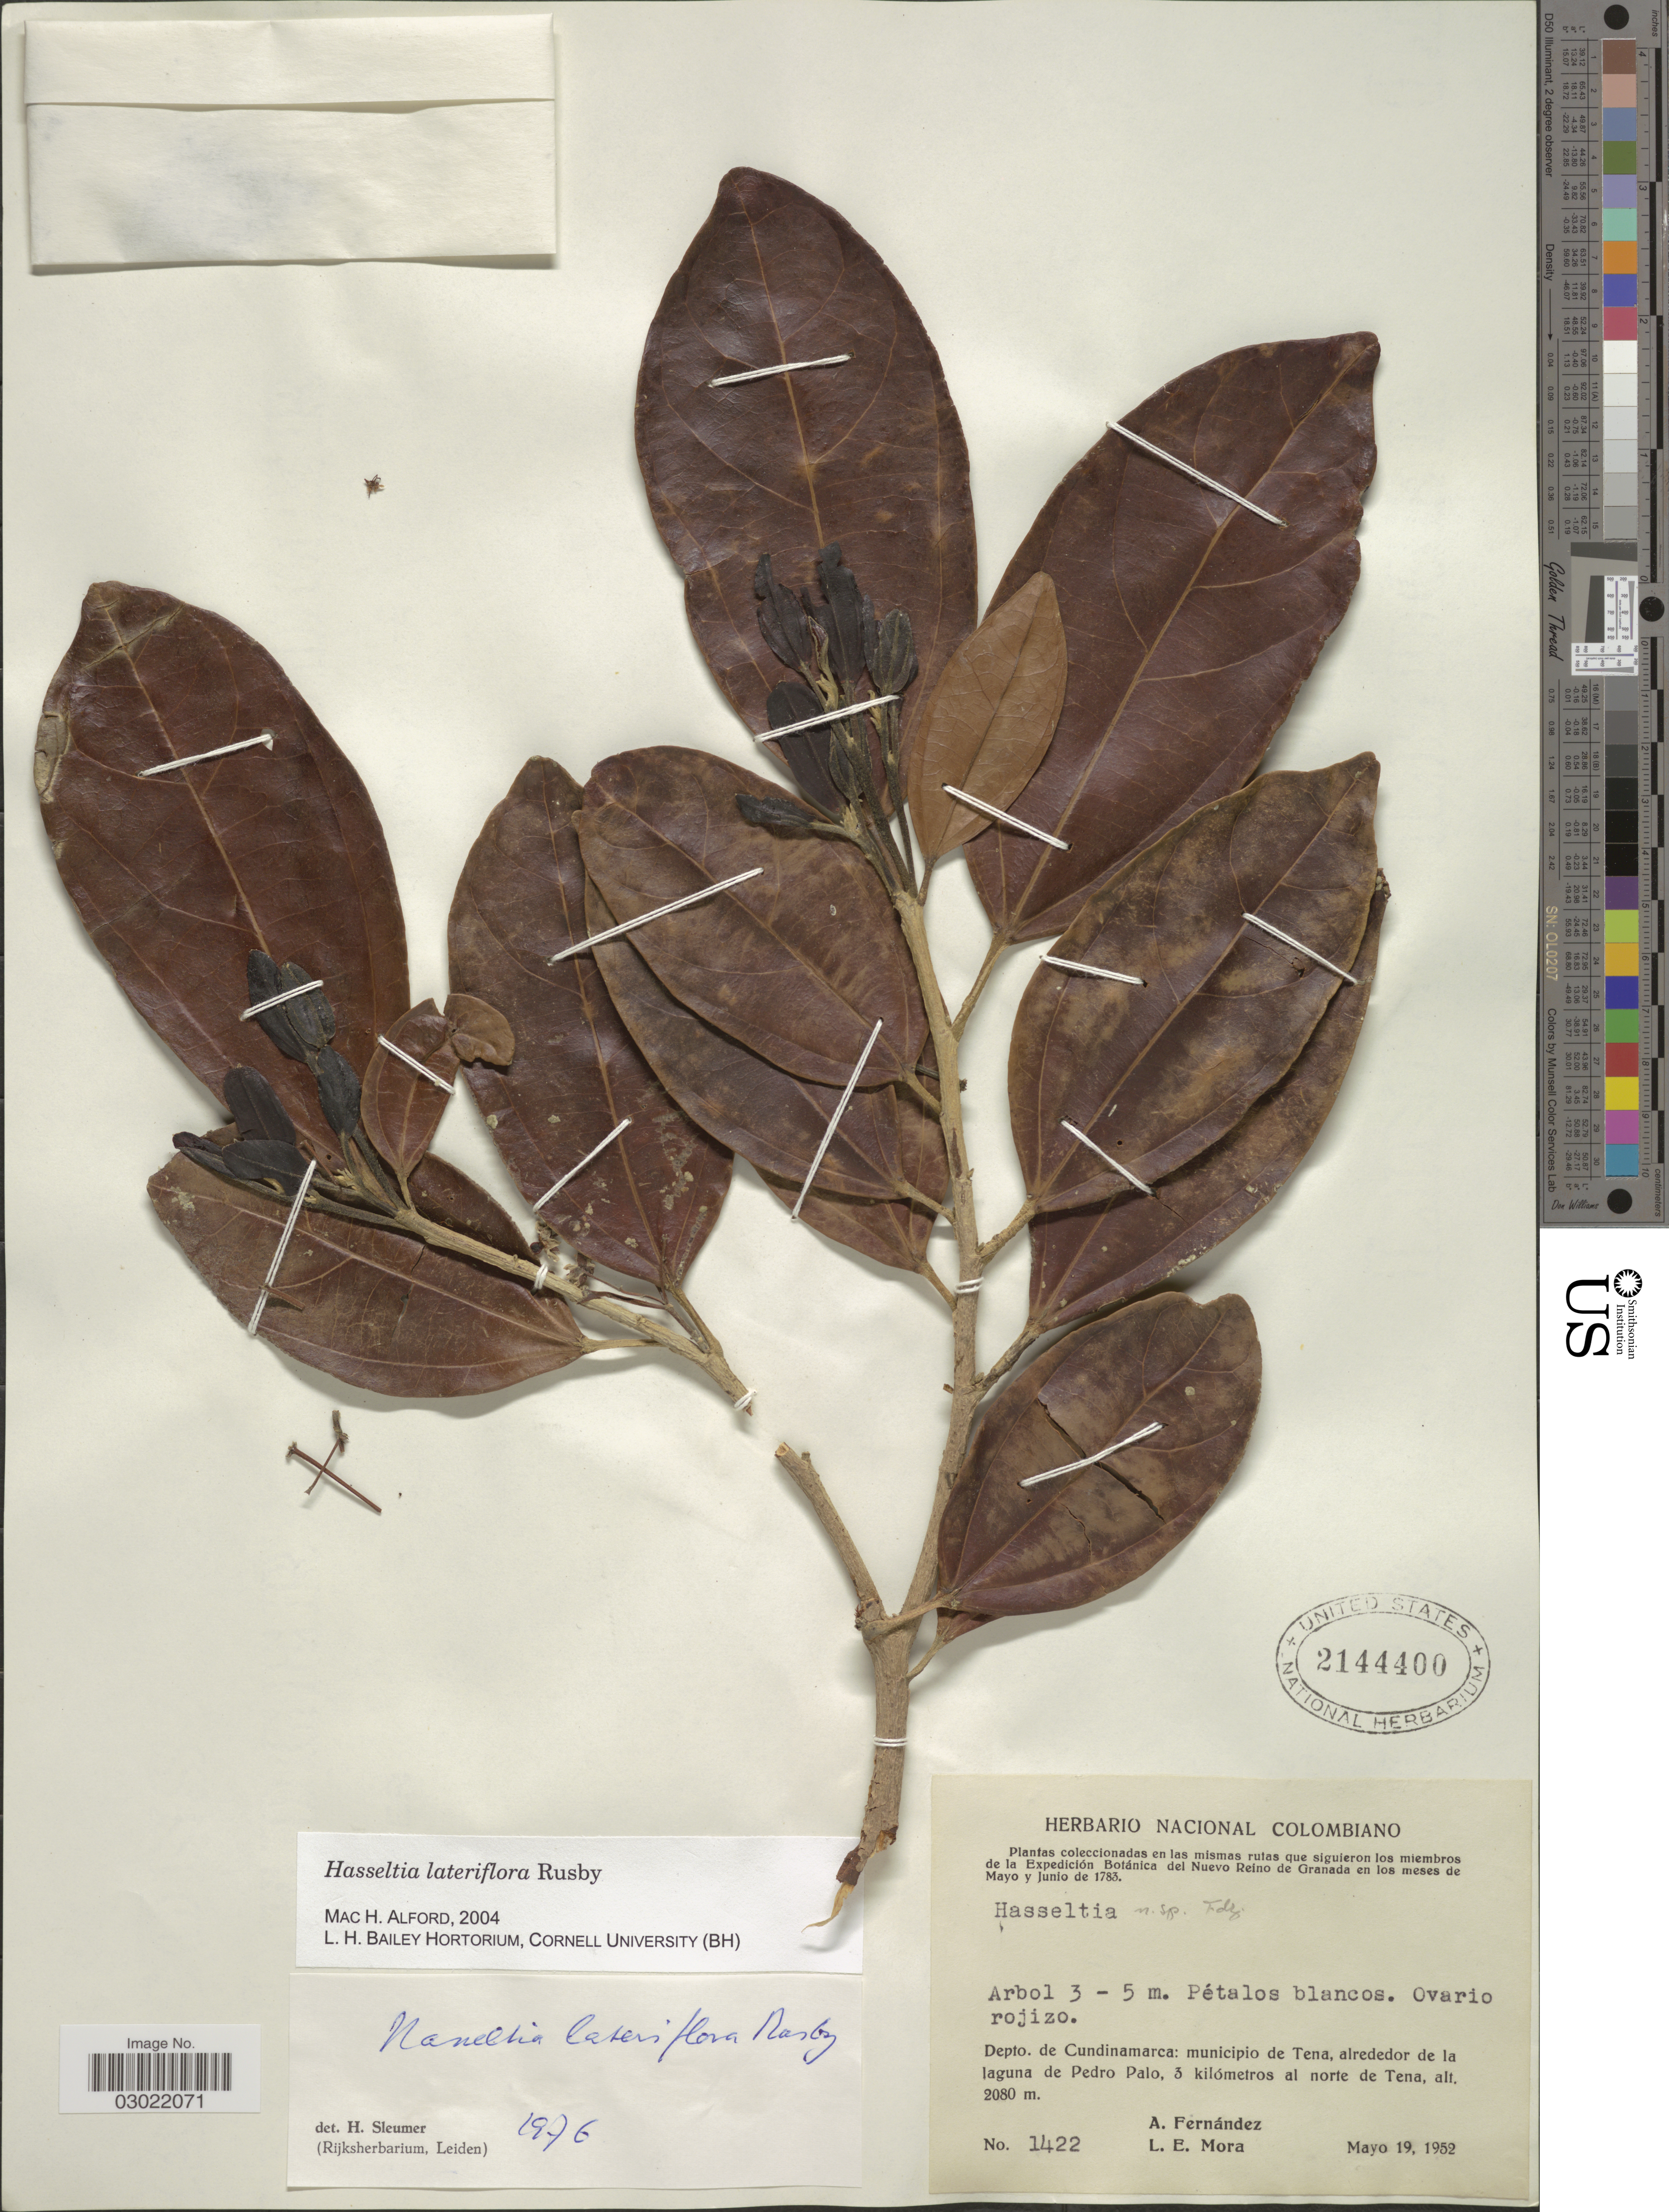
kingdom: Plantae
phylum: Tracheophyta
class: Magnoliopsida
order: Malpighiales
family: Salicaceae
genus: Hasseltia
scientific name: Hasseltia lateriflora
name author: Rusby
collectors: A. Fernández & L. Mora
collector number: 1422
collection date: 1952-05-19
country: Colombia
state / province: Cundinamarca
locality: Depto. de Cundinamarca: municipio de Tena, alrededor de la laguna de Pedro Palo, 3 kilómetros al norte de Tena.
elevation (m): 2080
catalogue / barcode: US 2144400